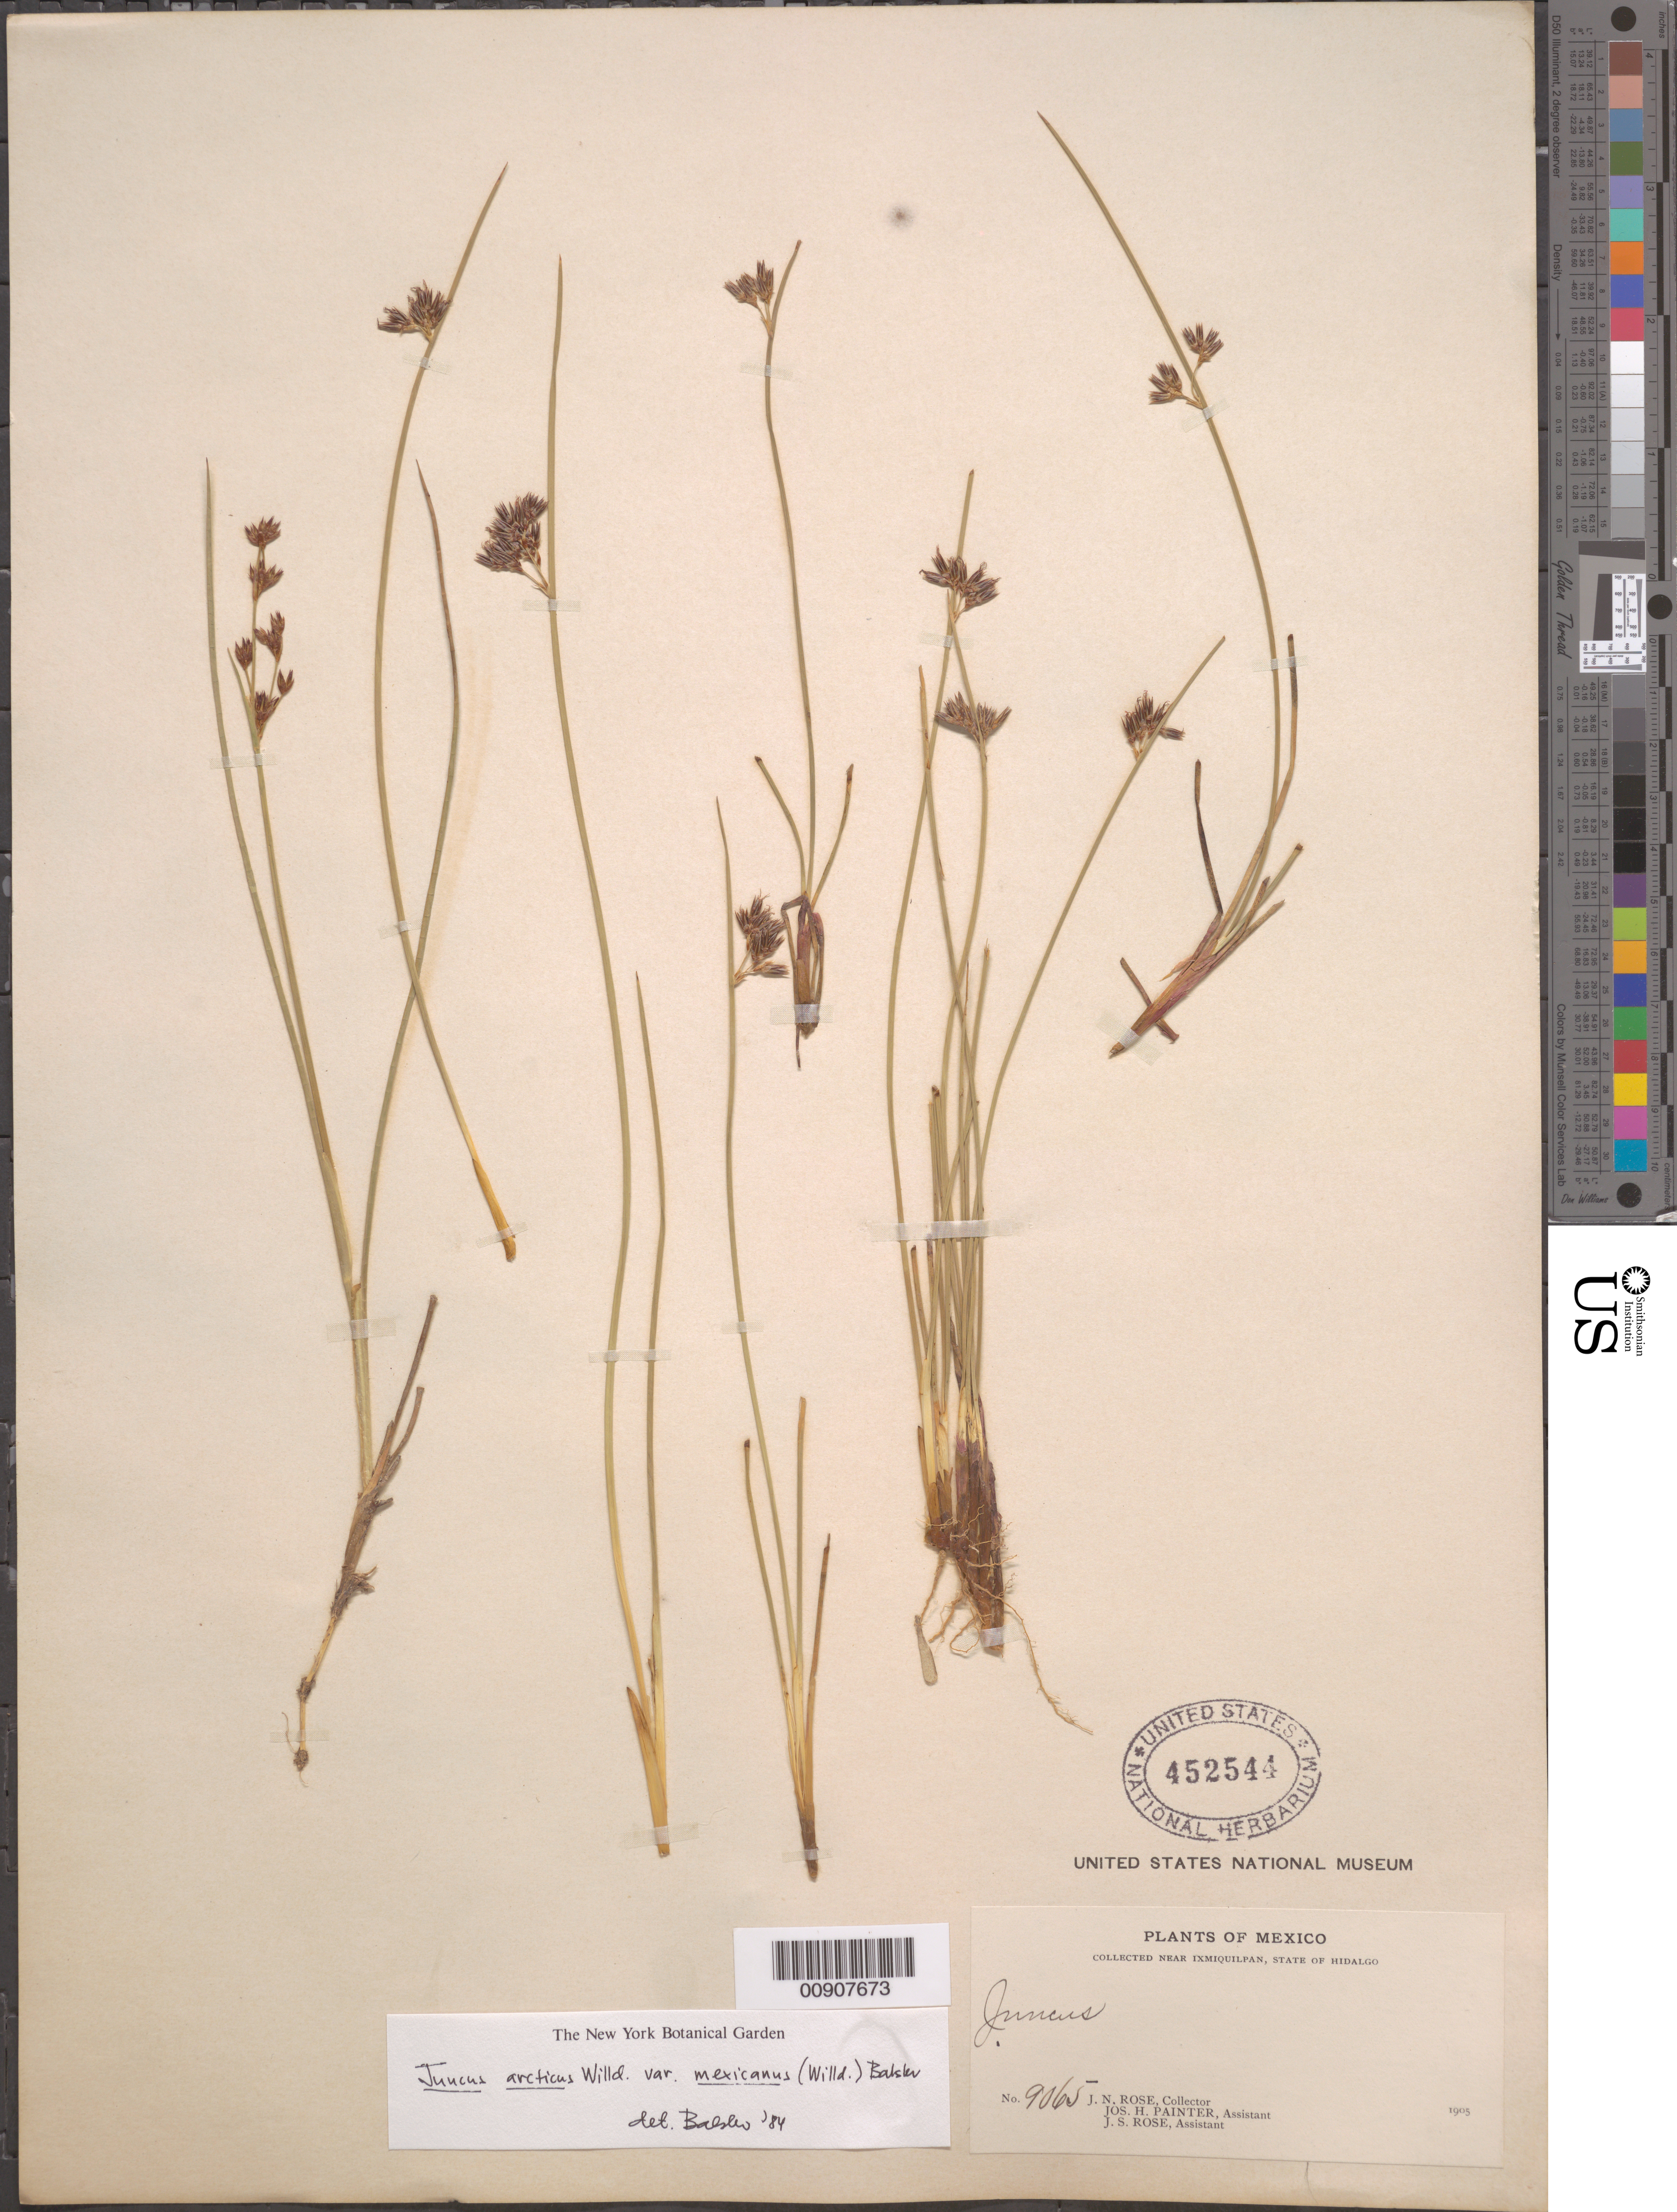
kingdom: Plantae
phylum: Tracheophyta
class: Liliopsida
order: Poales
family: Juncaceae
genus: Juncus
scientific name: Juncus arcticus var. mexicanus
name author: Willd.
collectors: J. N. Rose, J. H. Painter & J. S. Rose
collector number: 9065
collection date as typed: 1905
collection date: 1905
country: Mexico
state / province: Hidalgo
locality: Near Ixmiquilpan, State of Hidalgo.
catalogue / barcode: US 452544